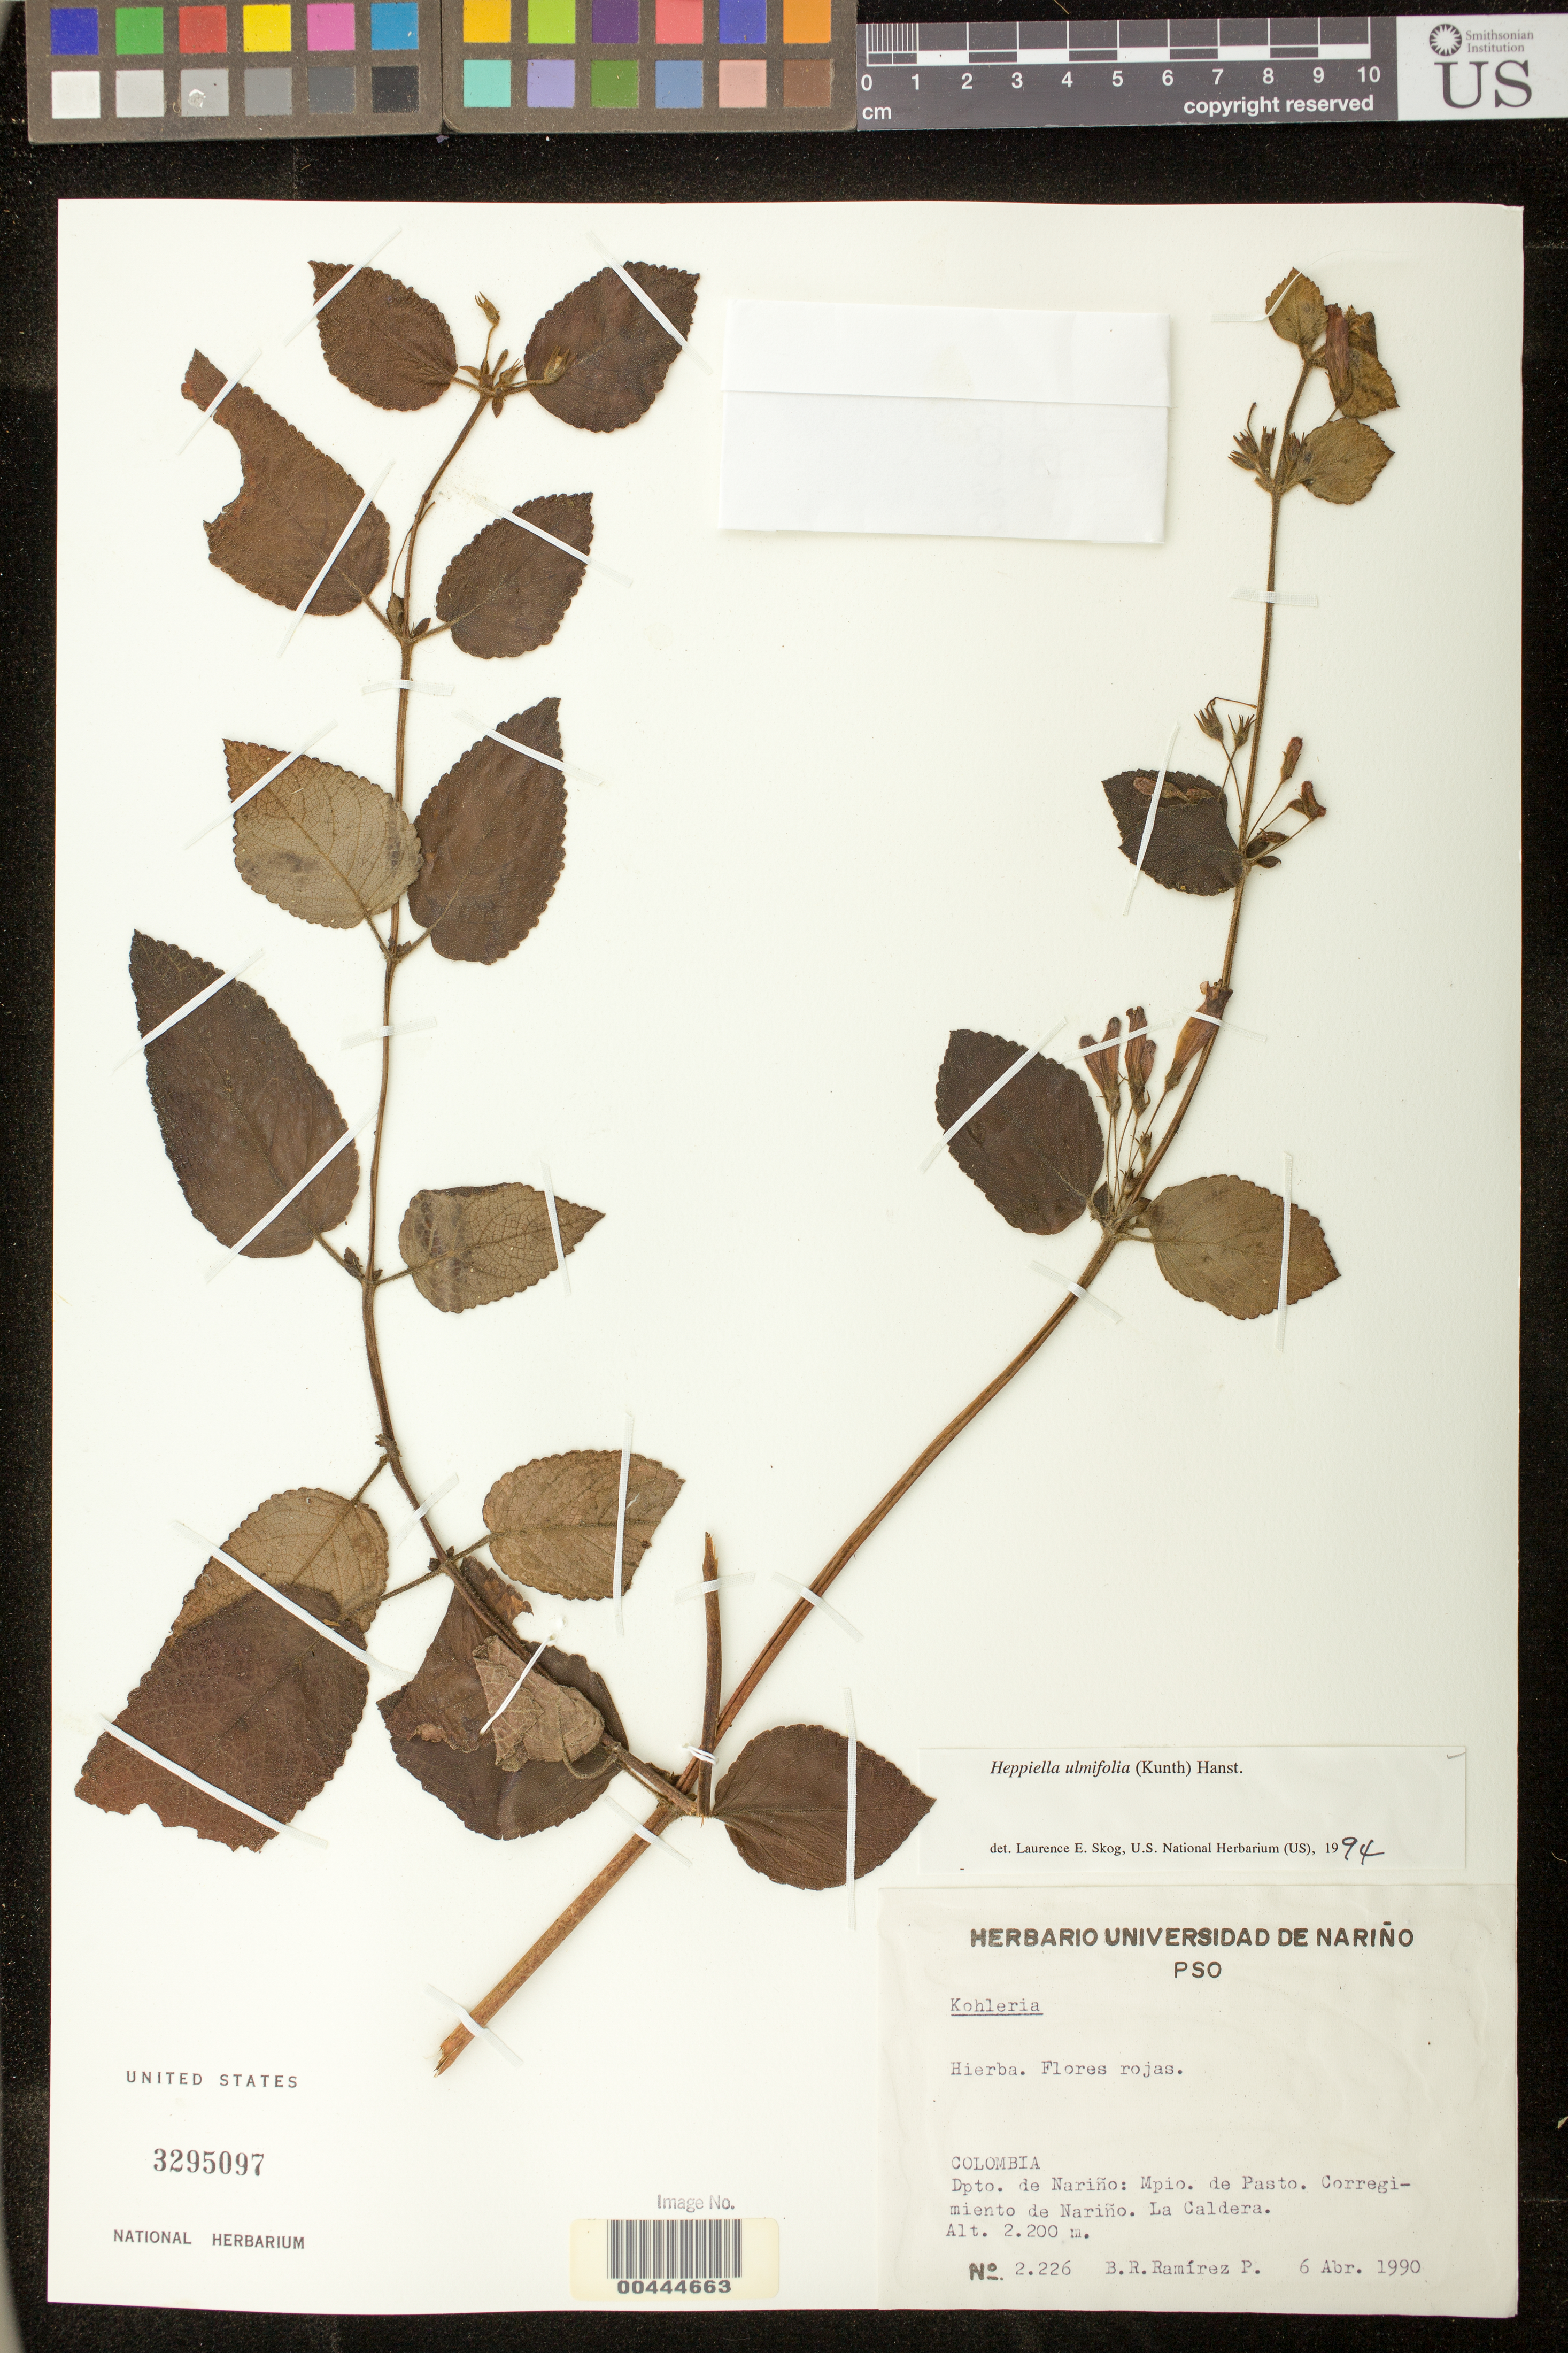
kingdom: Plantae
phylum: Tracheophyta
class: Magnoliopsida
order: Lamiales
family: Gesneriaceae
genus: Heppiella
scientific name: Heppiella ulmifolia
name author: (Kunth) Hanst.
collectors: B. R. Ramirez P.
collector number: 2226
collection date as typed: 06 Apr 1990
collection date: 1990-04-06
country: Colombia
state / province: Nariño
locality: Pasto mun., Corregimiento de el encano, la caldera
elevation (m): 2200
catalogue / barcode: US 3295097